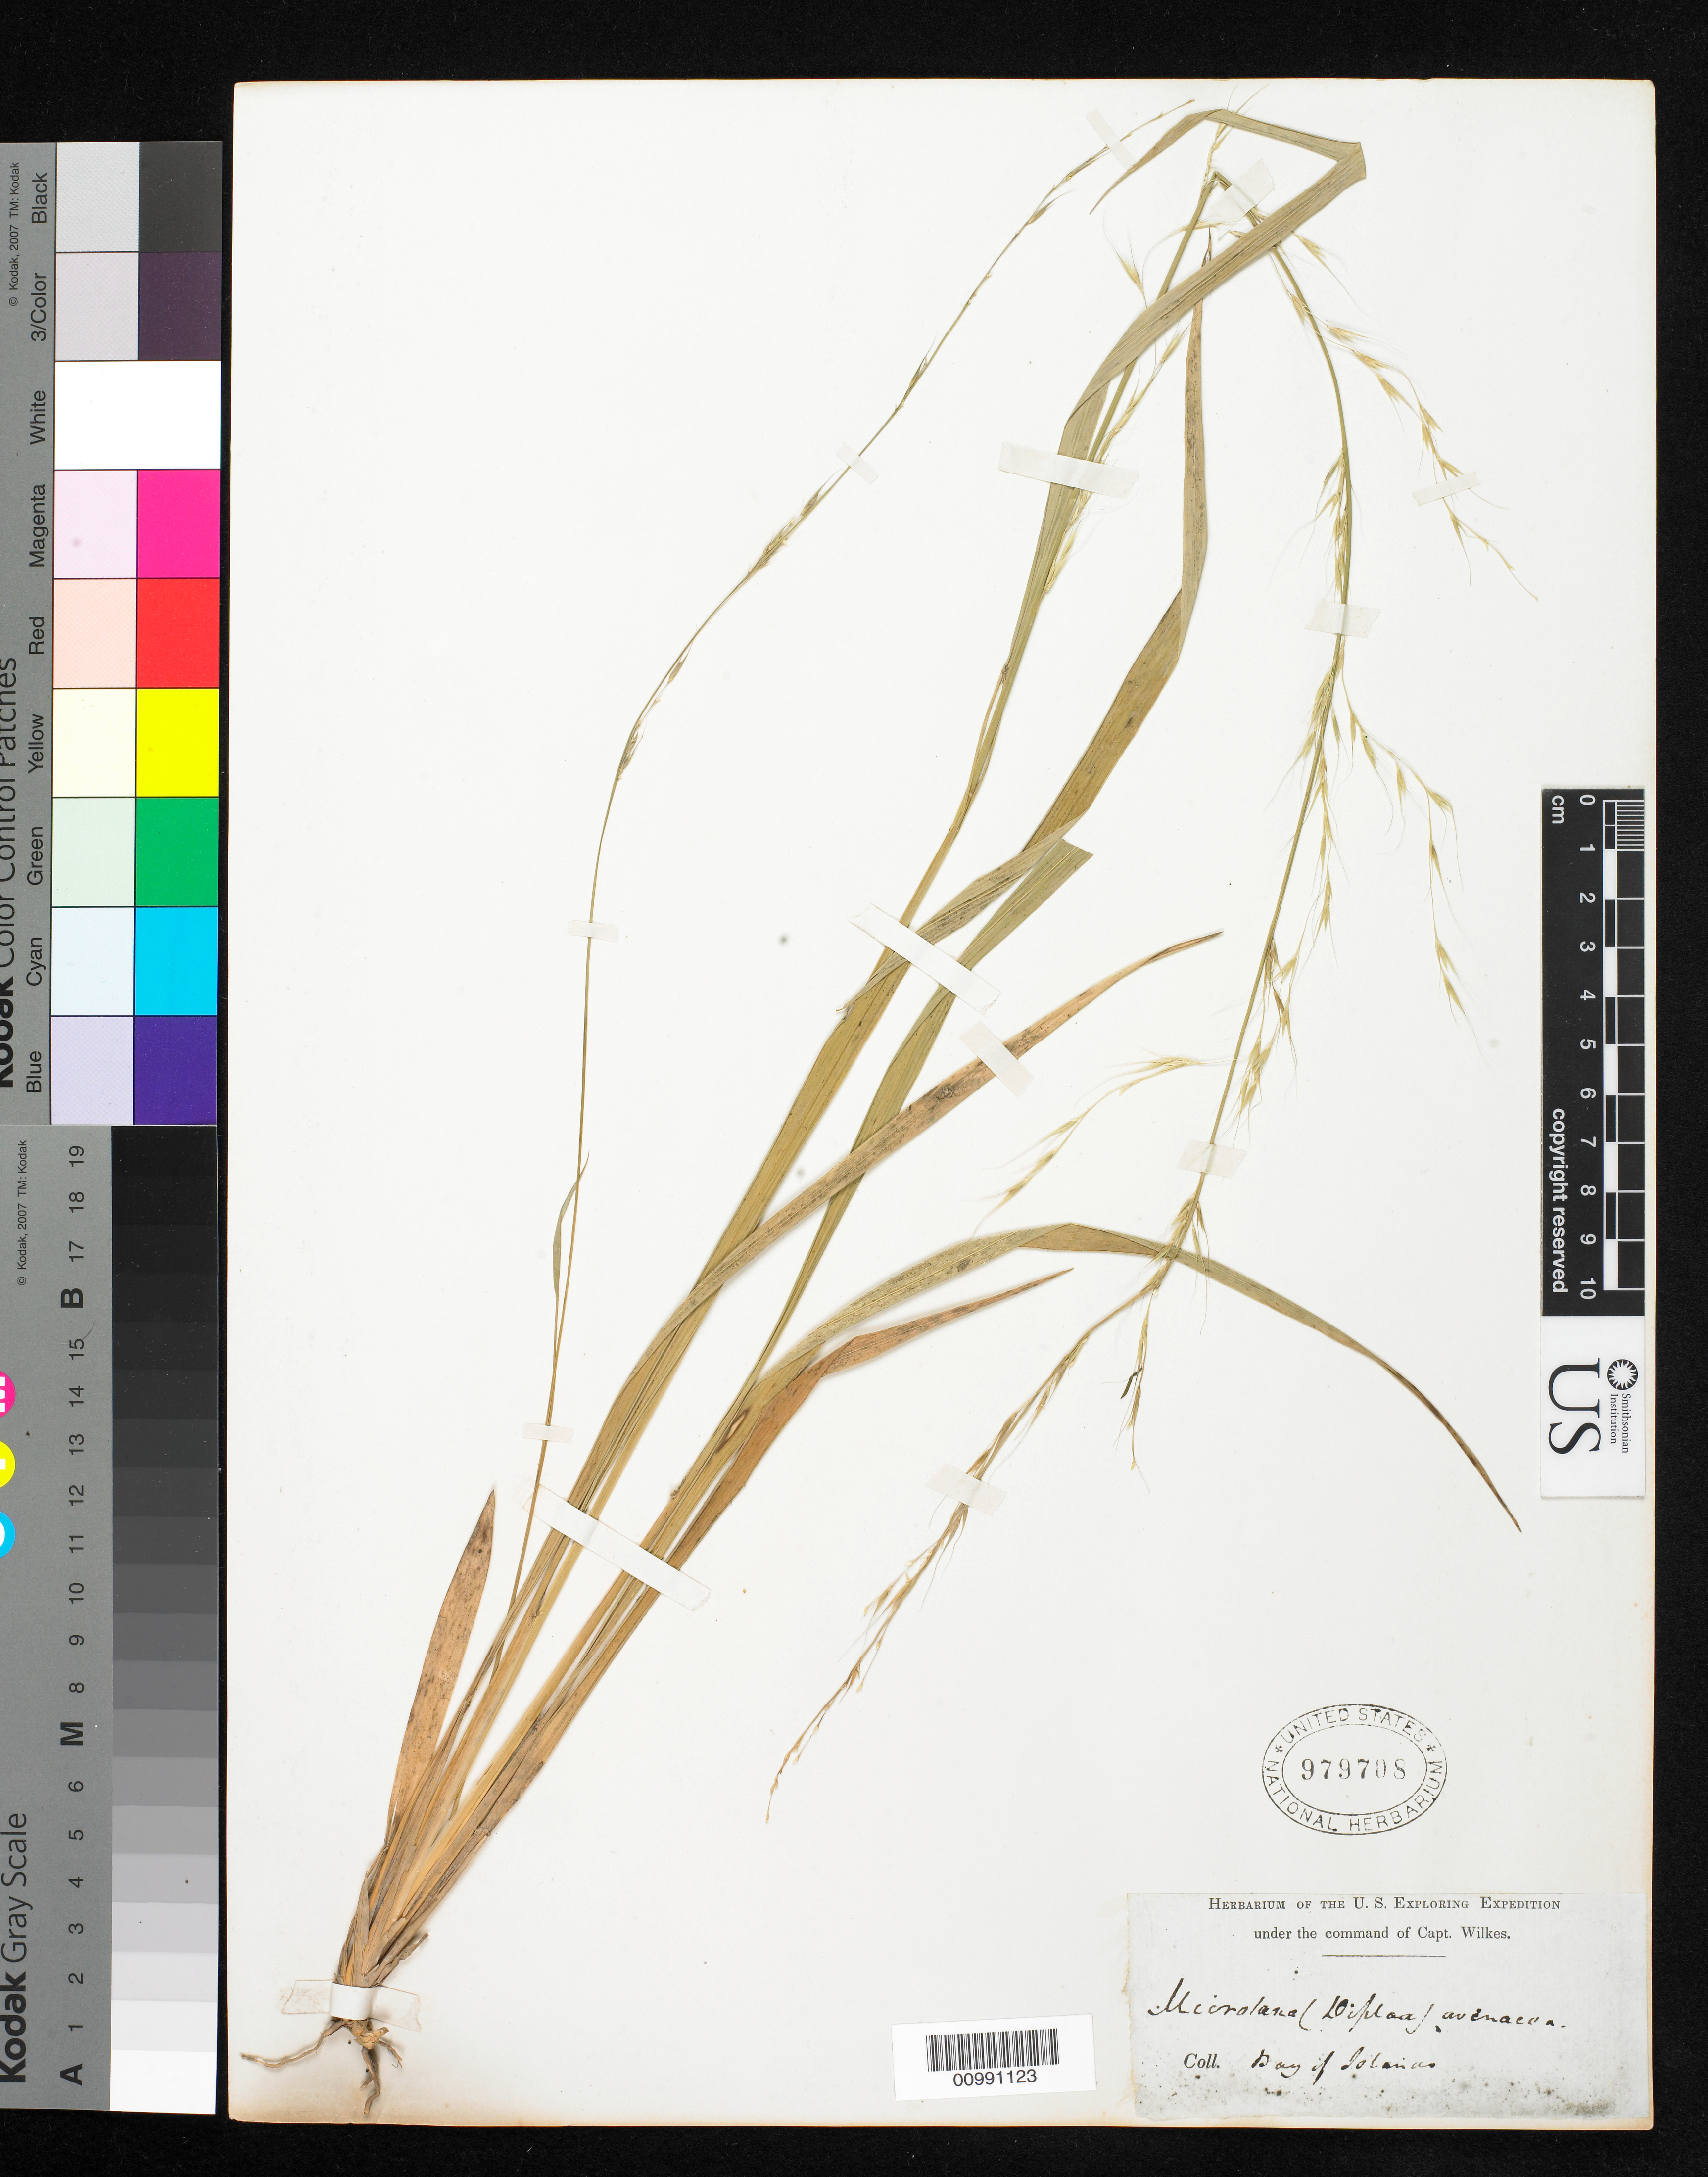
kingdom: Plantae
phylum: Tracheophyta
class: Liliopsida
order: Poales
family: Poaceae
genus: Microlaena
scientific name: Microlaena avenacea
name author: (Raoul) Hook. f.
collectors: Wilkes Explor. Exped.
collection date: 1838/1842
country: New Zealand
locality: Bay of Islands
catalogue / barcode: US 979708